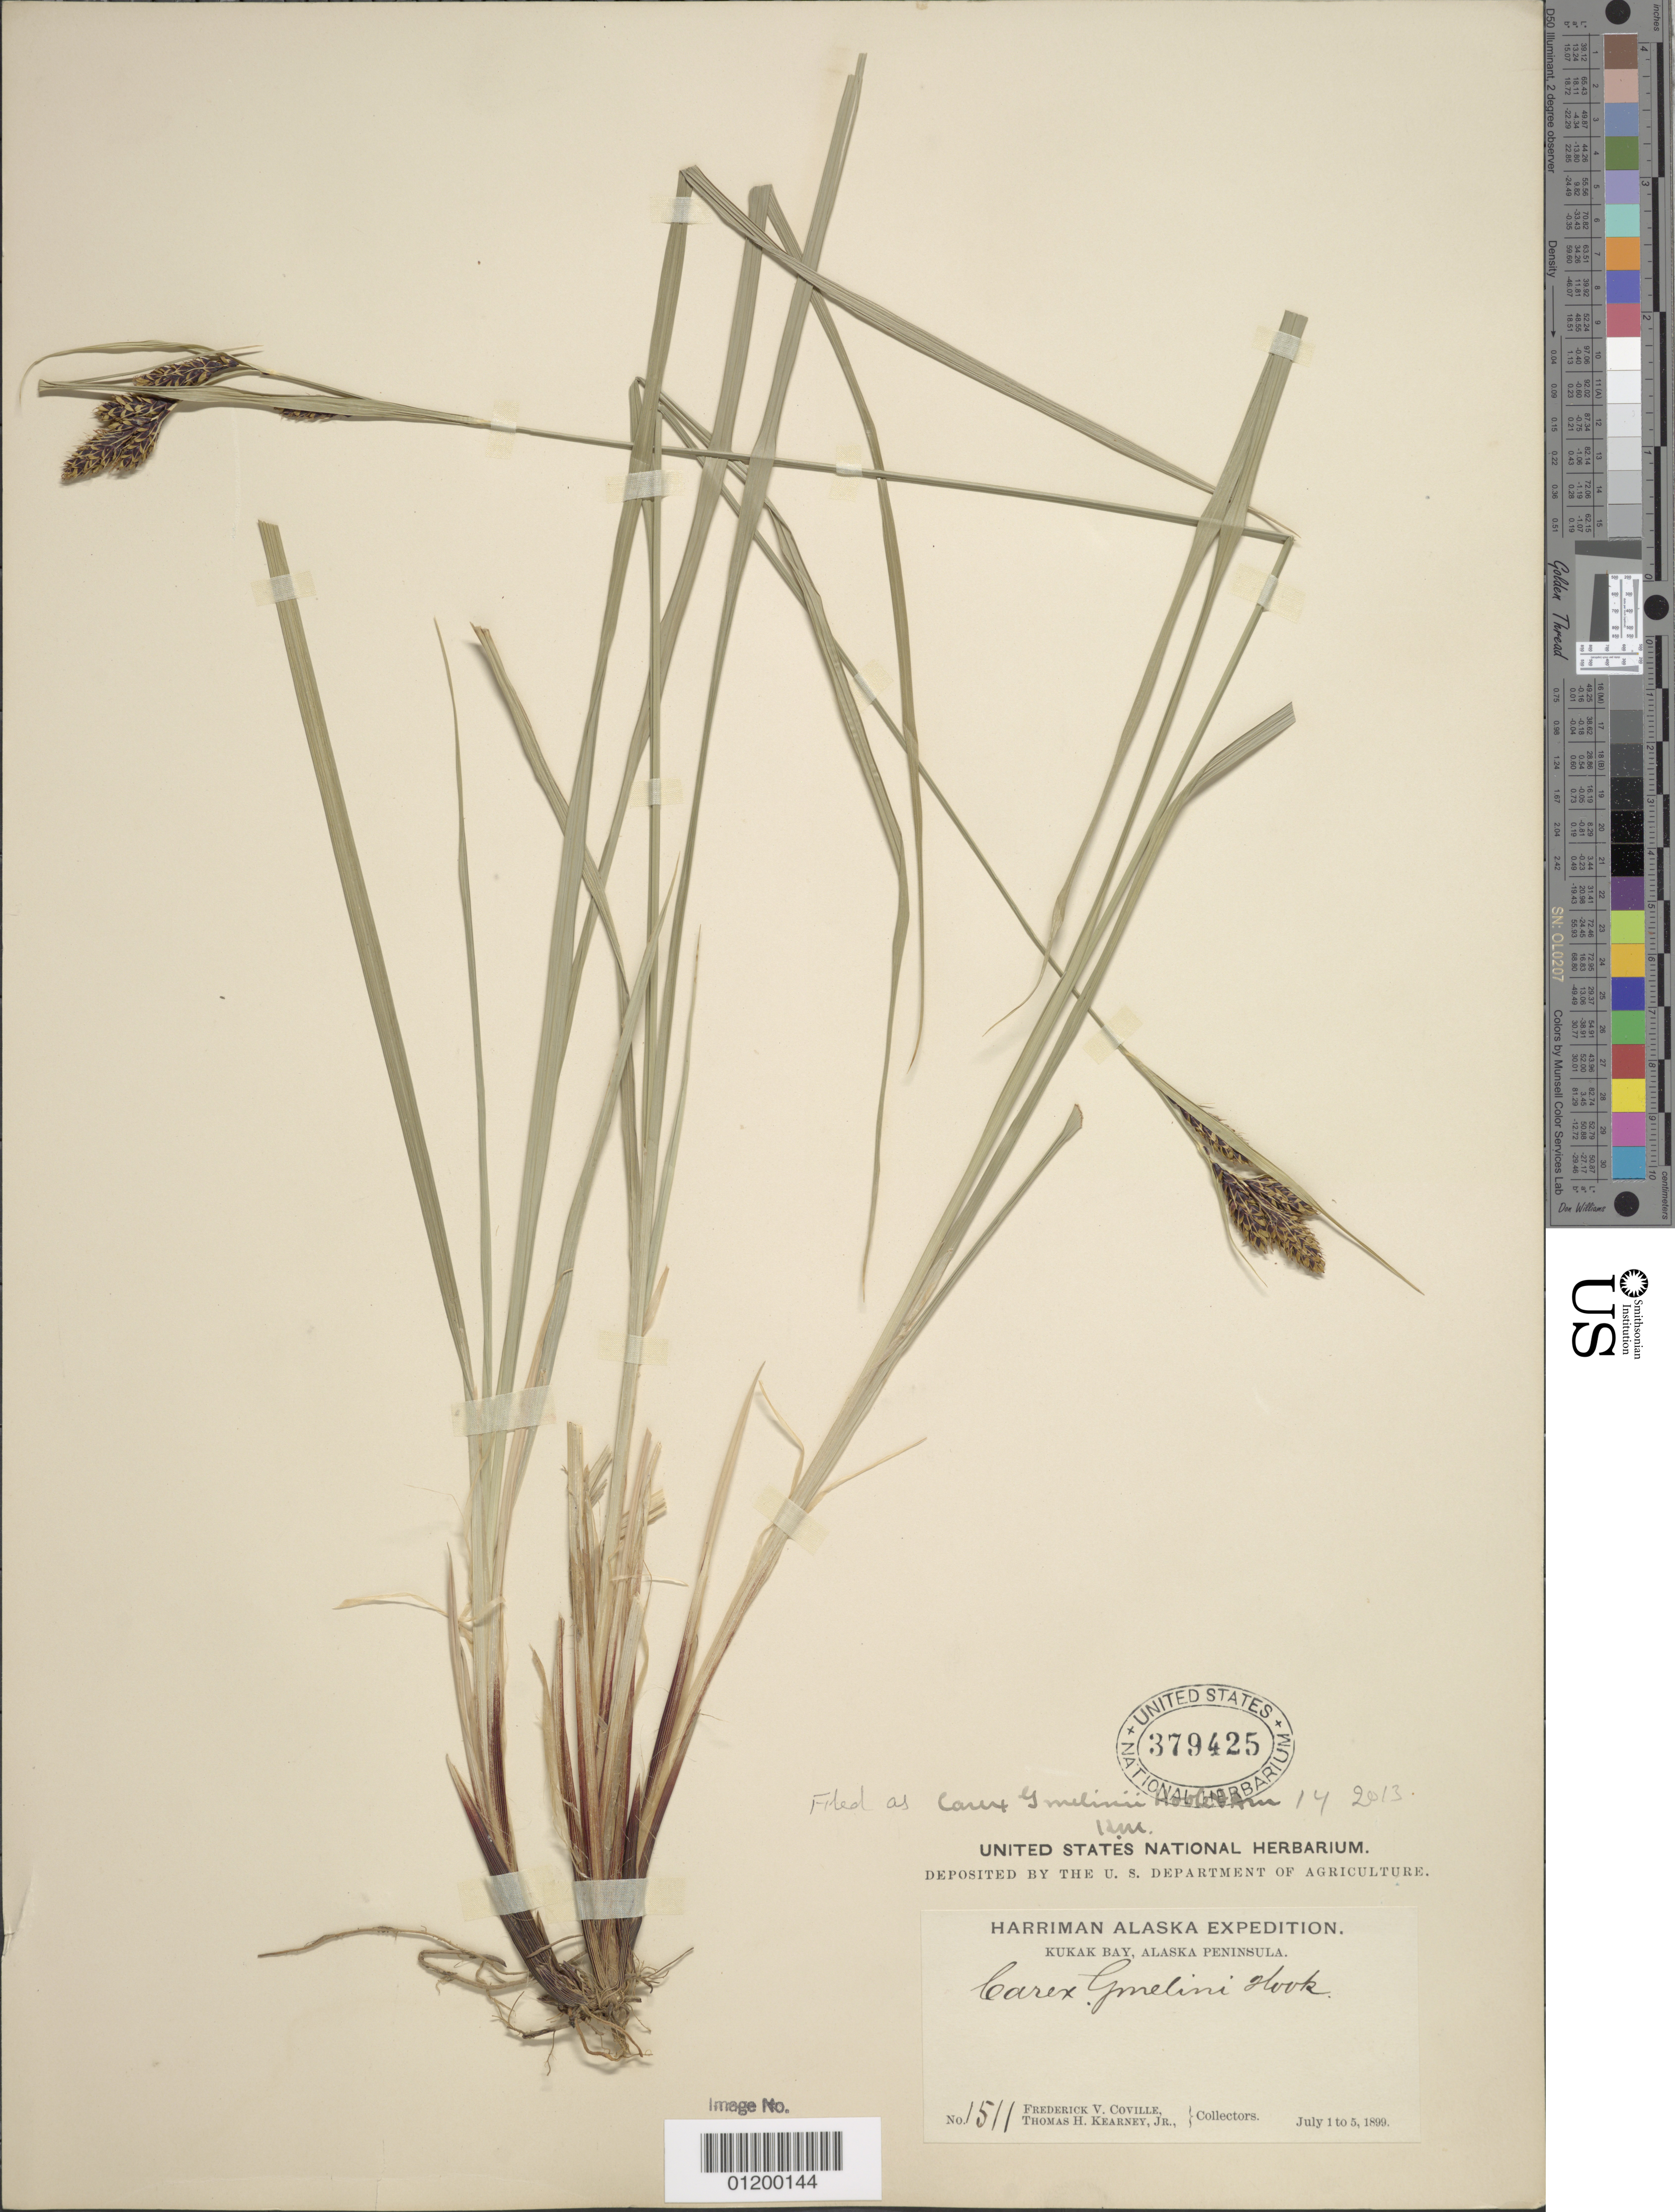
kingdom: Plantae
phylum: Tracheophyta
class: Liliopsida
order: Poales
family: Cyperaceae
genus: Carex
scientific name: Carex gmelinii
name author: Hook. & Arn.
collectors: F. V. Coville & T. H. Kearney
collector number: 1511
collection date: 1899-07-01/1899-07-05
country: United States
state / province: Alaska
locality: Kukak Bay, Alaska Peninsula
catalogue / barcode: US 379425